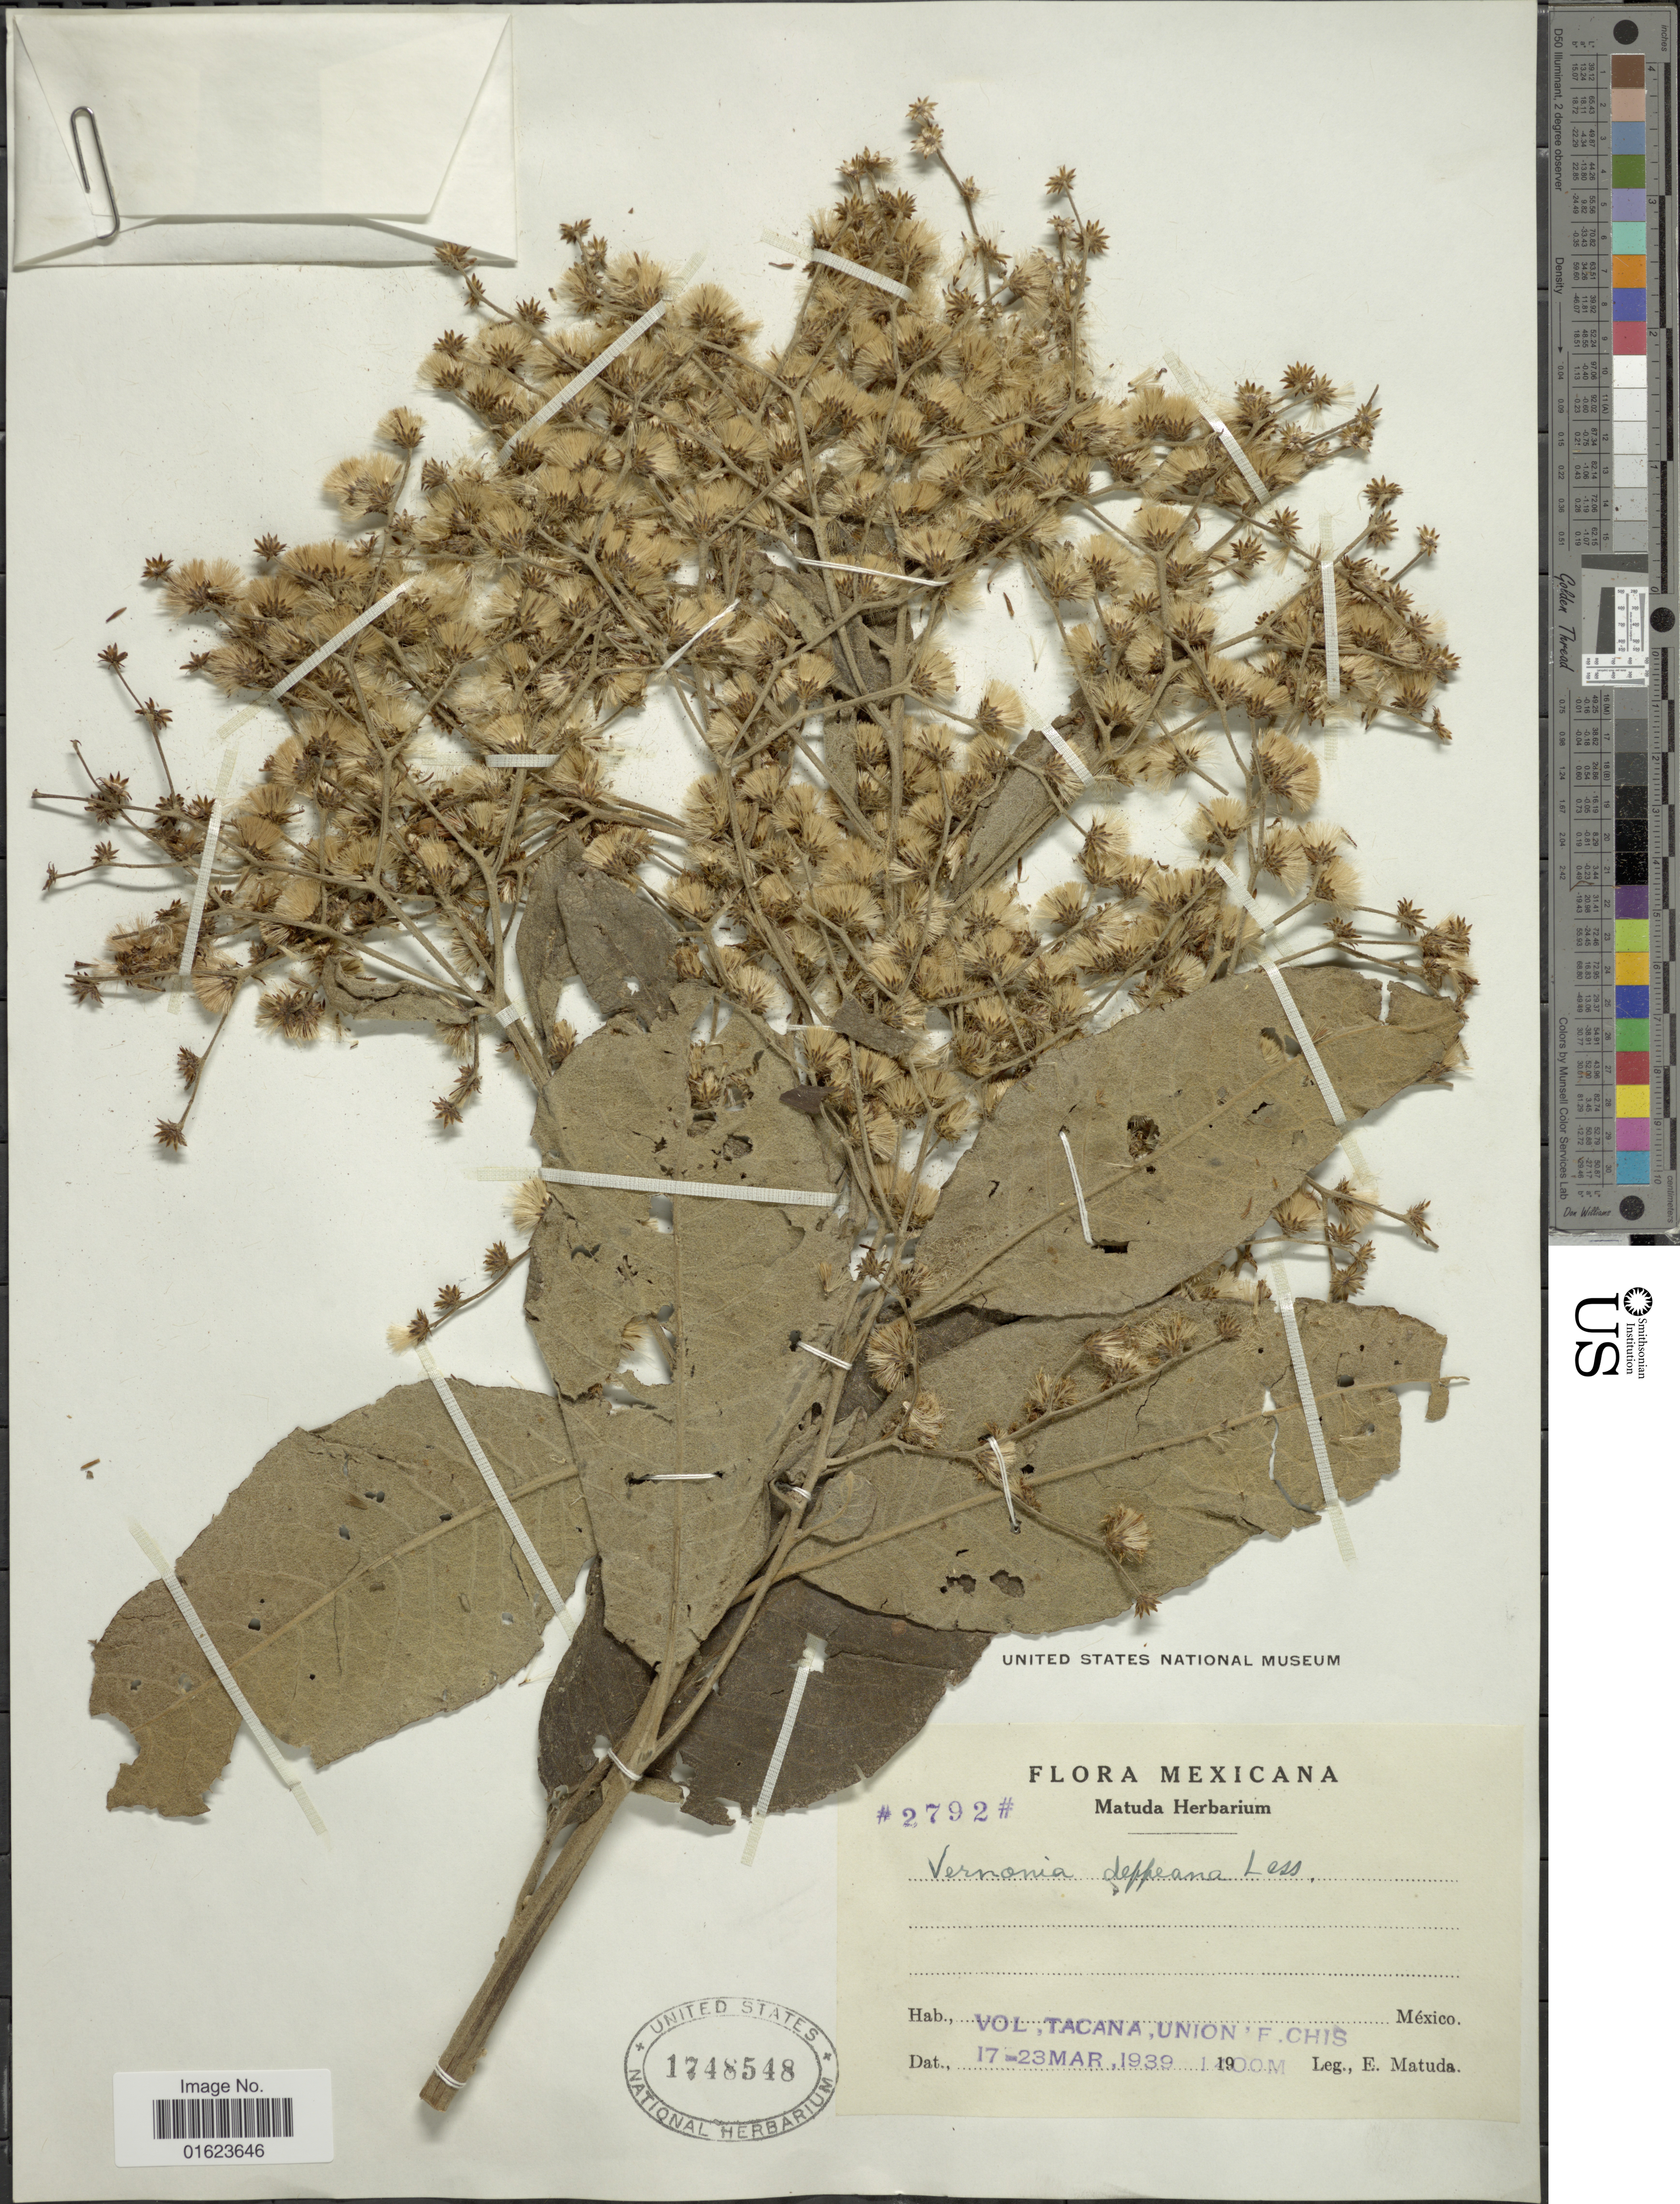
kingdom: Plantae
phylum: Tracheophyta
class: Magnoliopsida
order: Asterales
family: Asteraceae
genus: Vernonanthura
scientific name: Vernonanthura deppeana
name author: (Less.) H. Rob.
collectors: E. Matuda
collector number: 2792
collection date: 1939-03-17/1939-03-23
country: Mexico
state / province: Chiapas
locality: Vol. Tacana, Union 'F. Chis.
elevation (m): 1400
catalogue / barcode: US 1748548